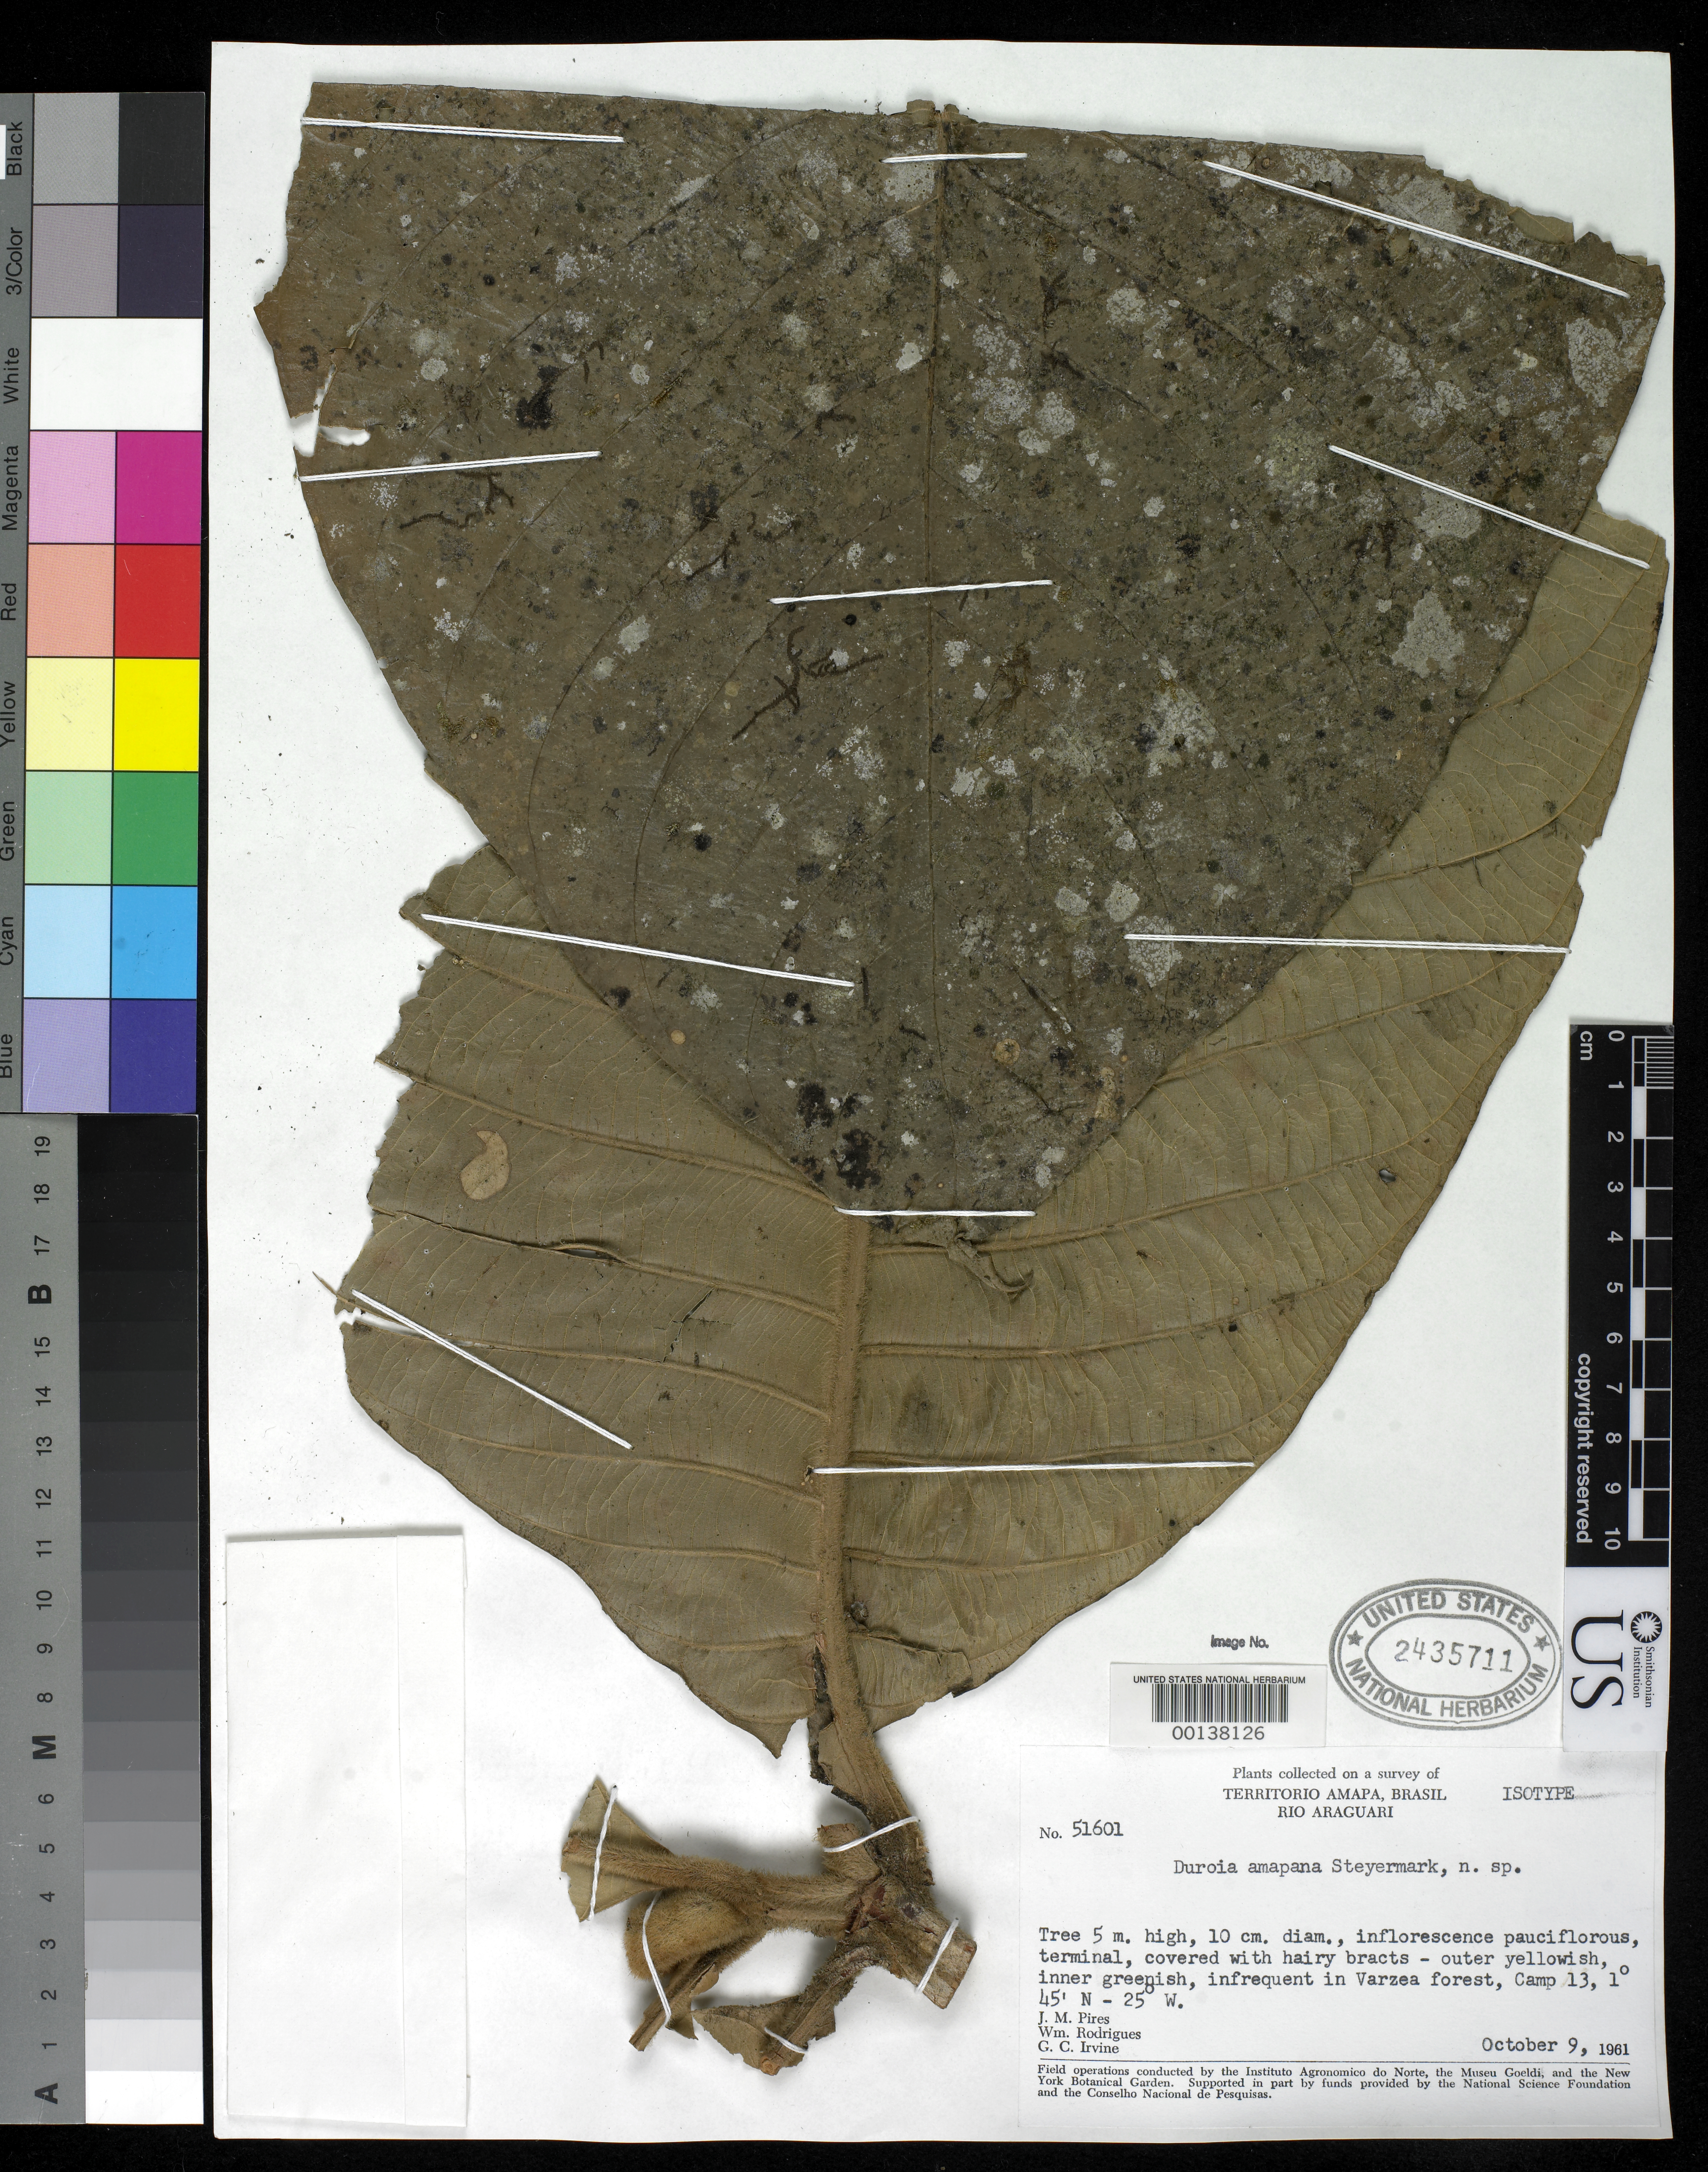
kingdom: Plantae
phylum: Tracheophyta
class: Magnoliopsida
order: Gentianales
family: Rubiaceae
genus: Duroia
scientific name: Duroia amapana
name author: Steyerm.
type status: Isotype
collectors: J. M. Pires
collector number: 51601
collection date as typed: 09 Oct 1961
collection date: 1961-10-09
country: Brazil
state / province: Amapá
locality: Rio Araguari Varzea Forest.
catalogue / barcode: US 2435711